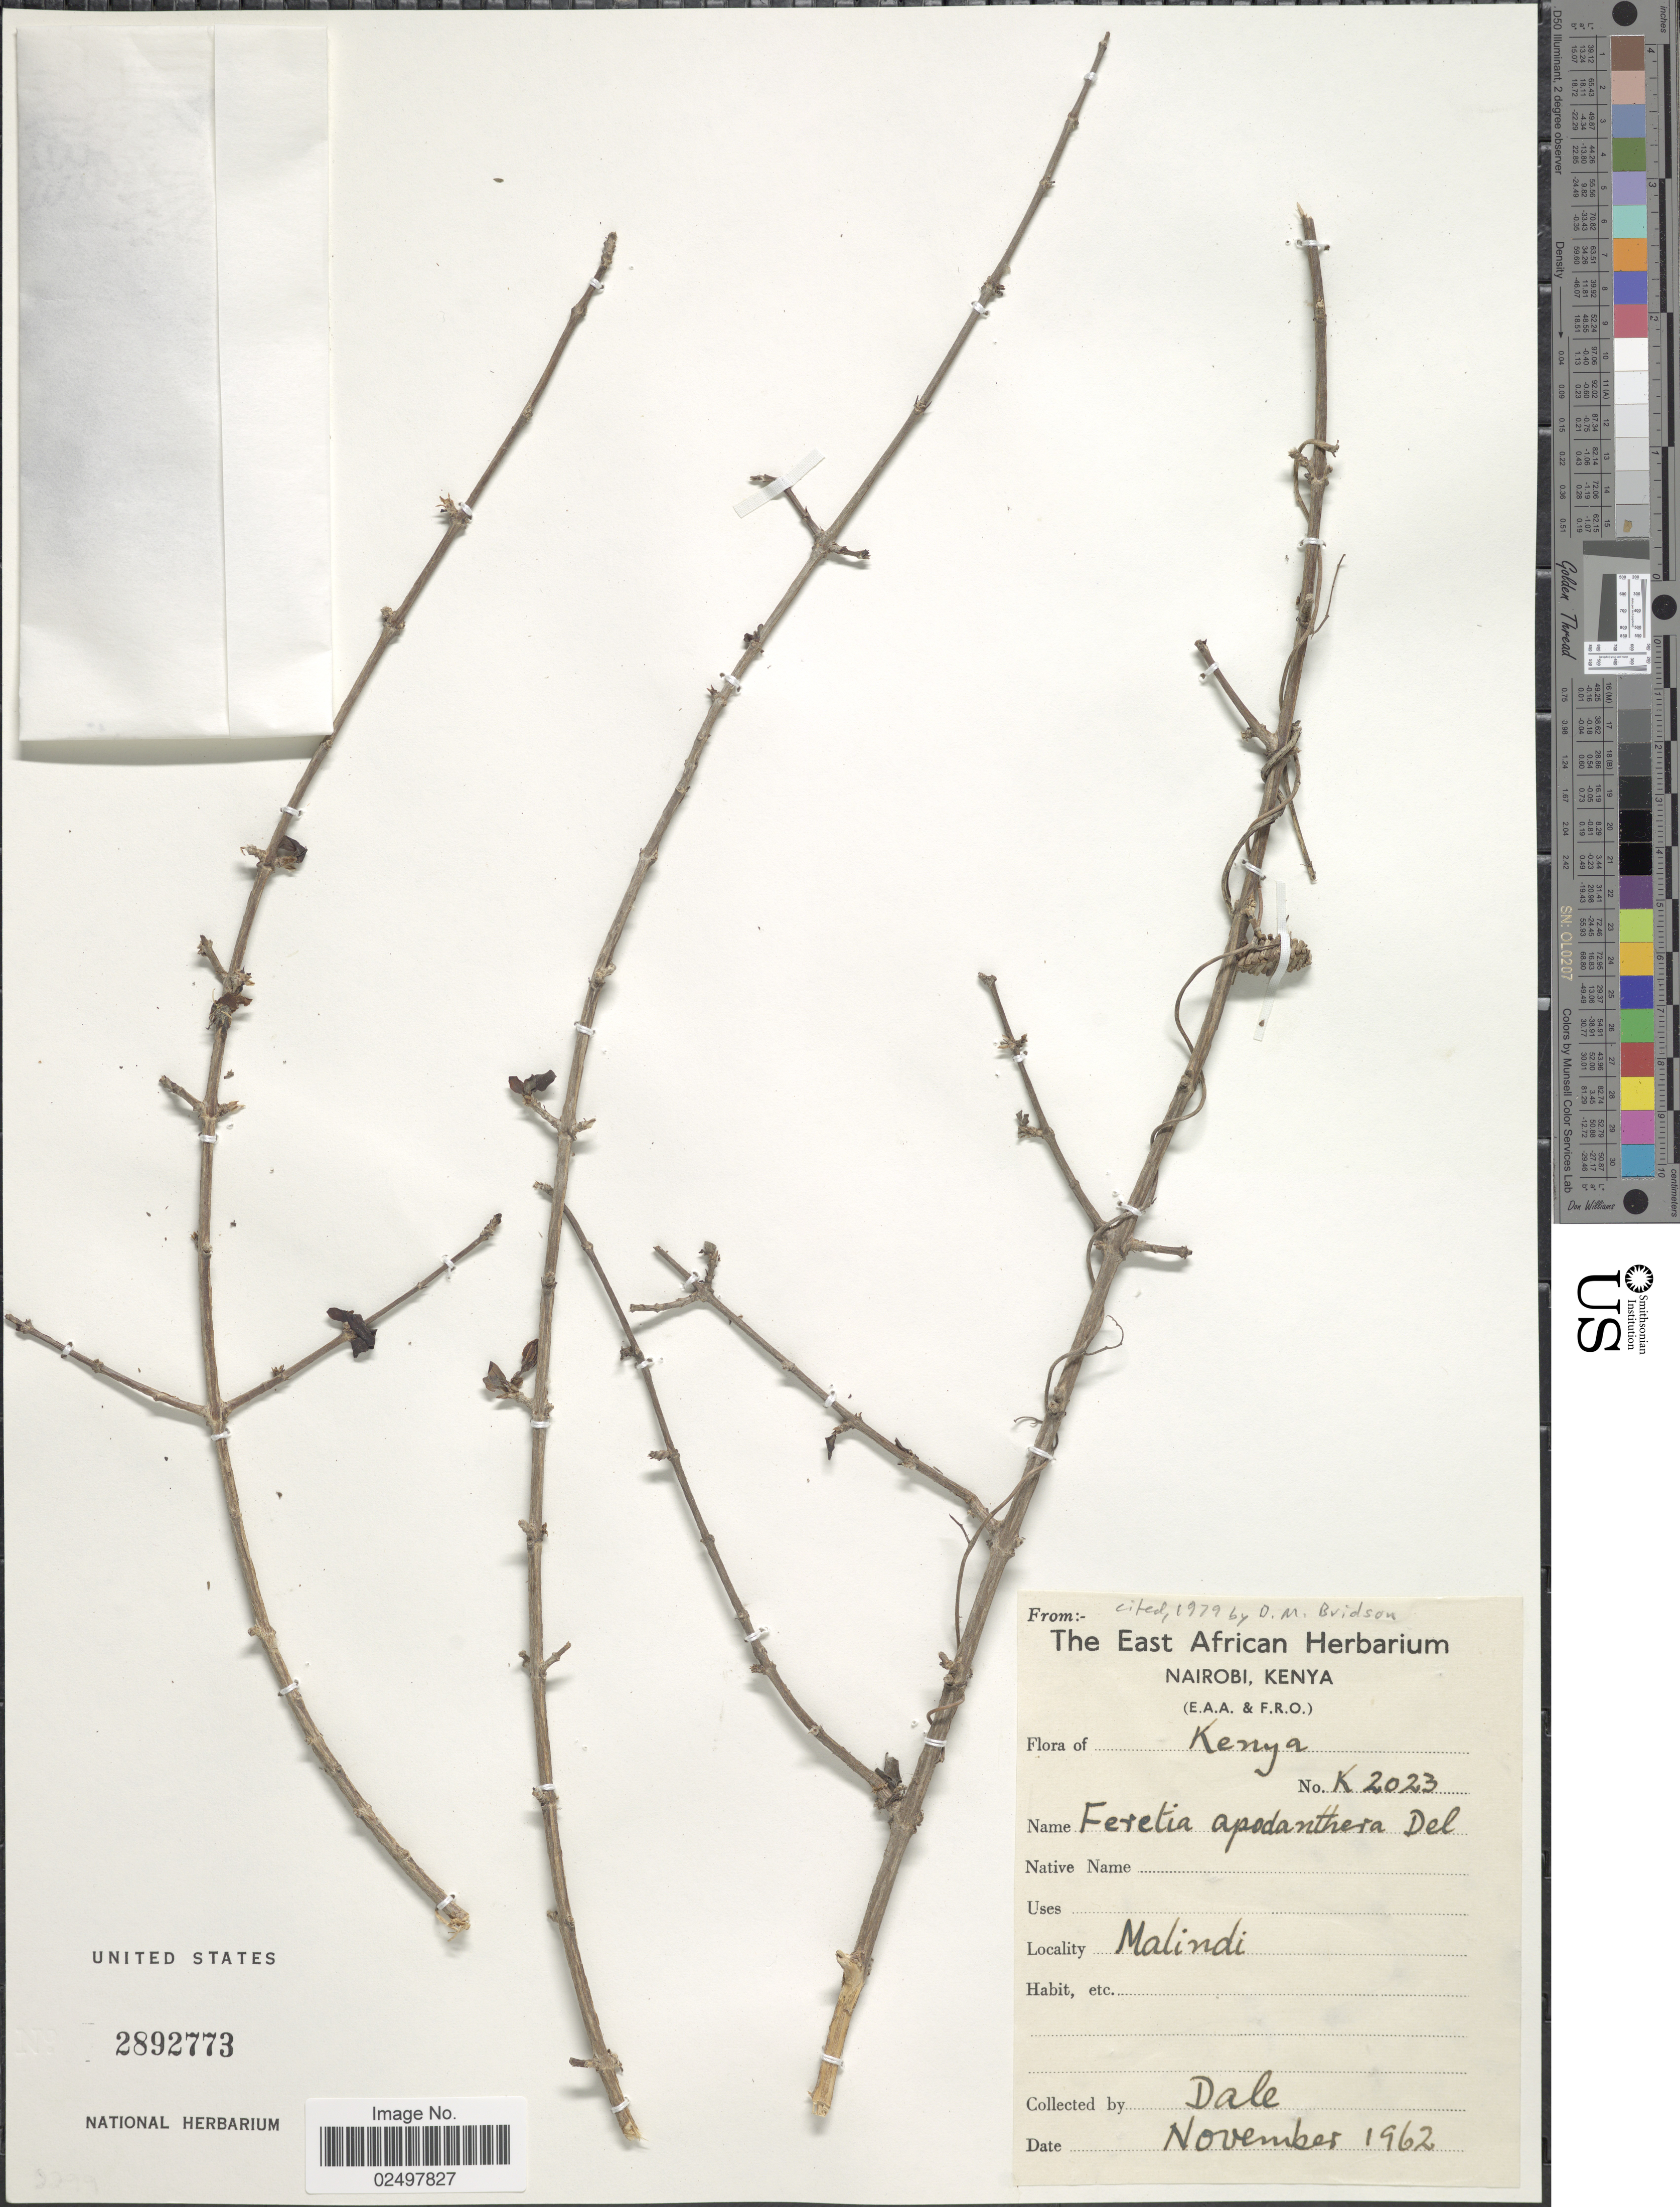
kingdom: Plantae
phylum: Tracheophyta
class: Magnoliopsida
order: Gentianales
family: Rubiaceae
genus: Feretia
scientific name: Feretia apodanthera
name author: Delile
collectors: -. Dale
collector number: K2023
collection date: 1962-11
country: Kenya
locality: Malindi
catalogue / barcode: US 2892773